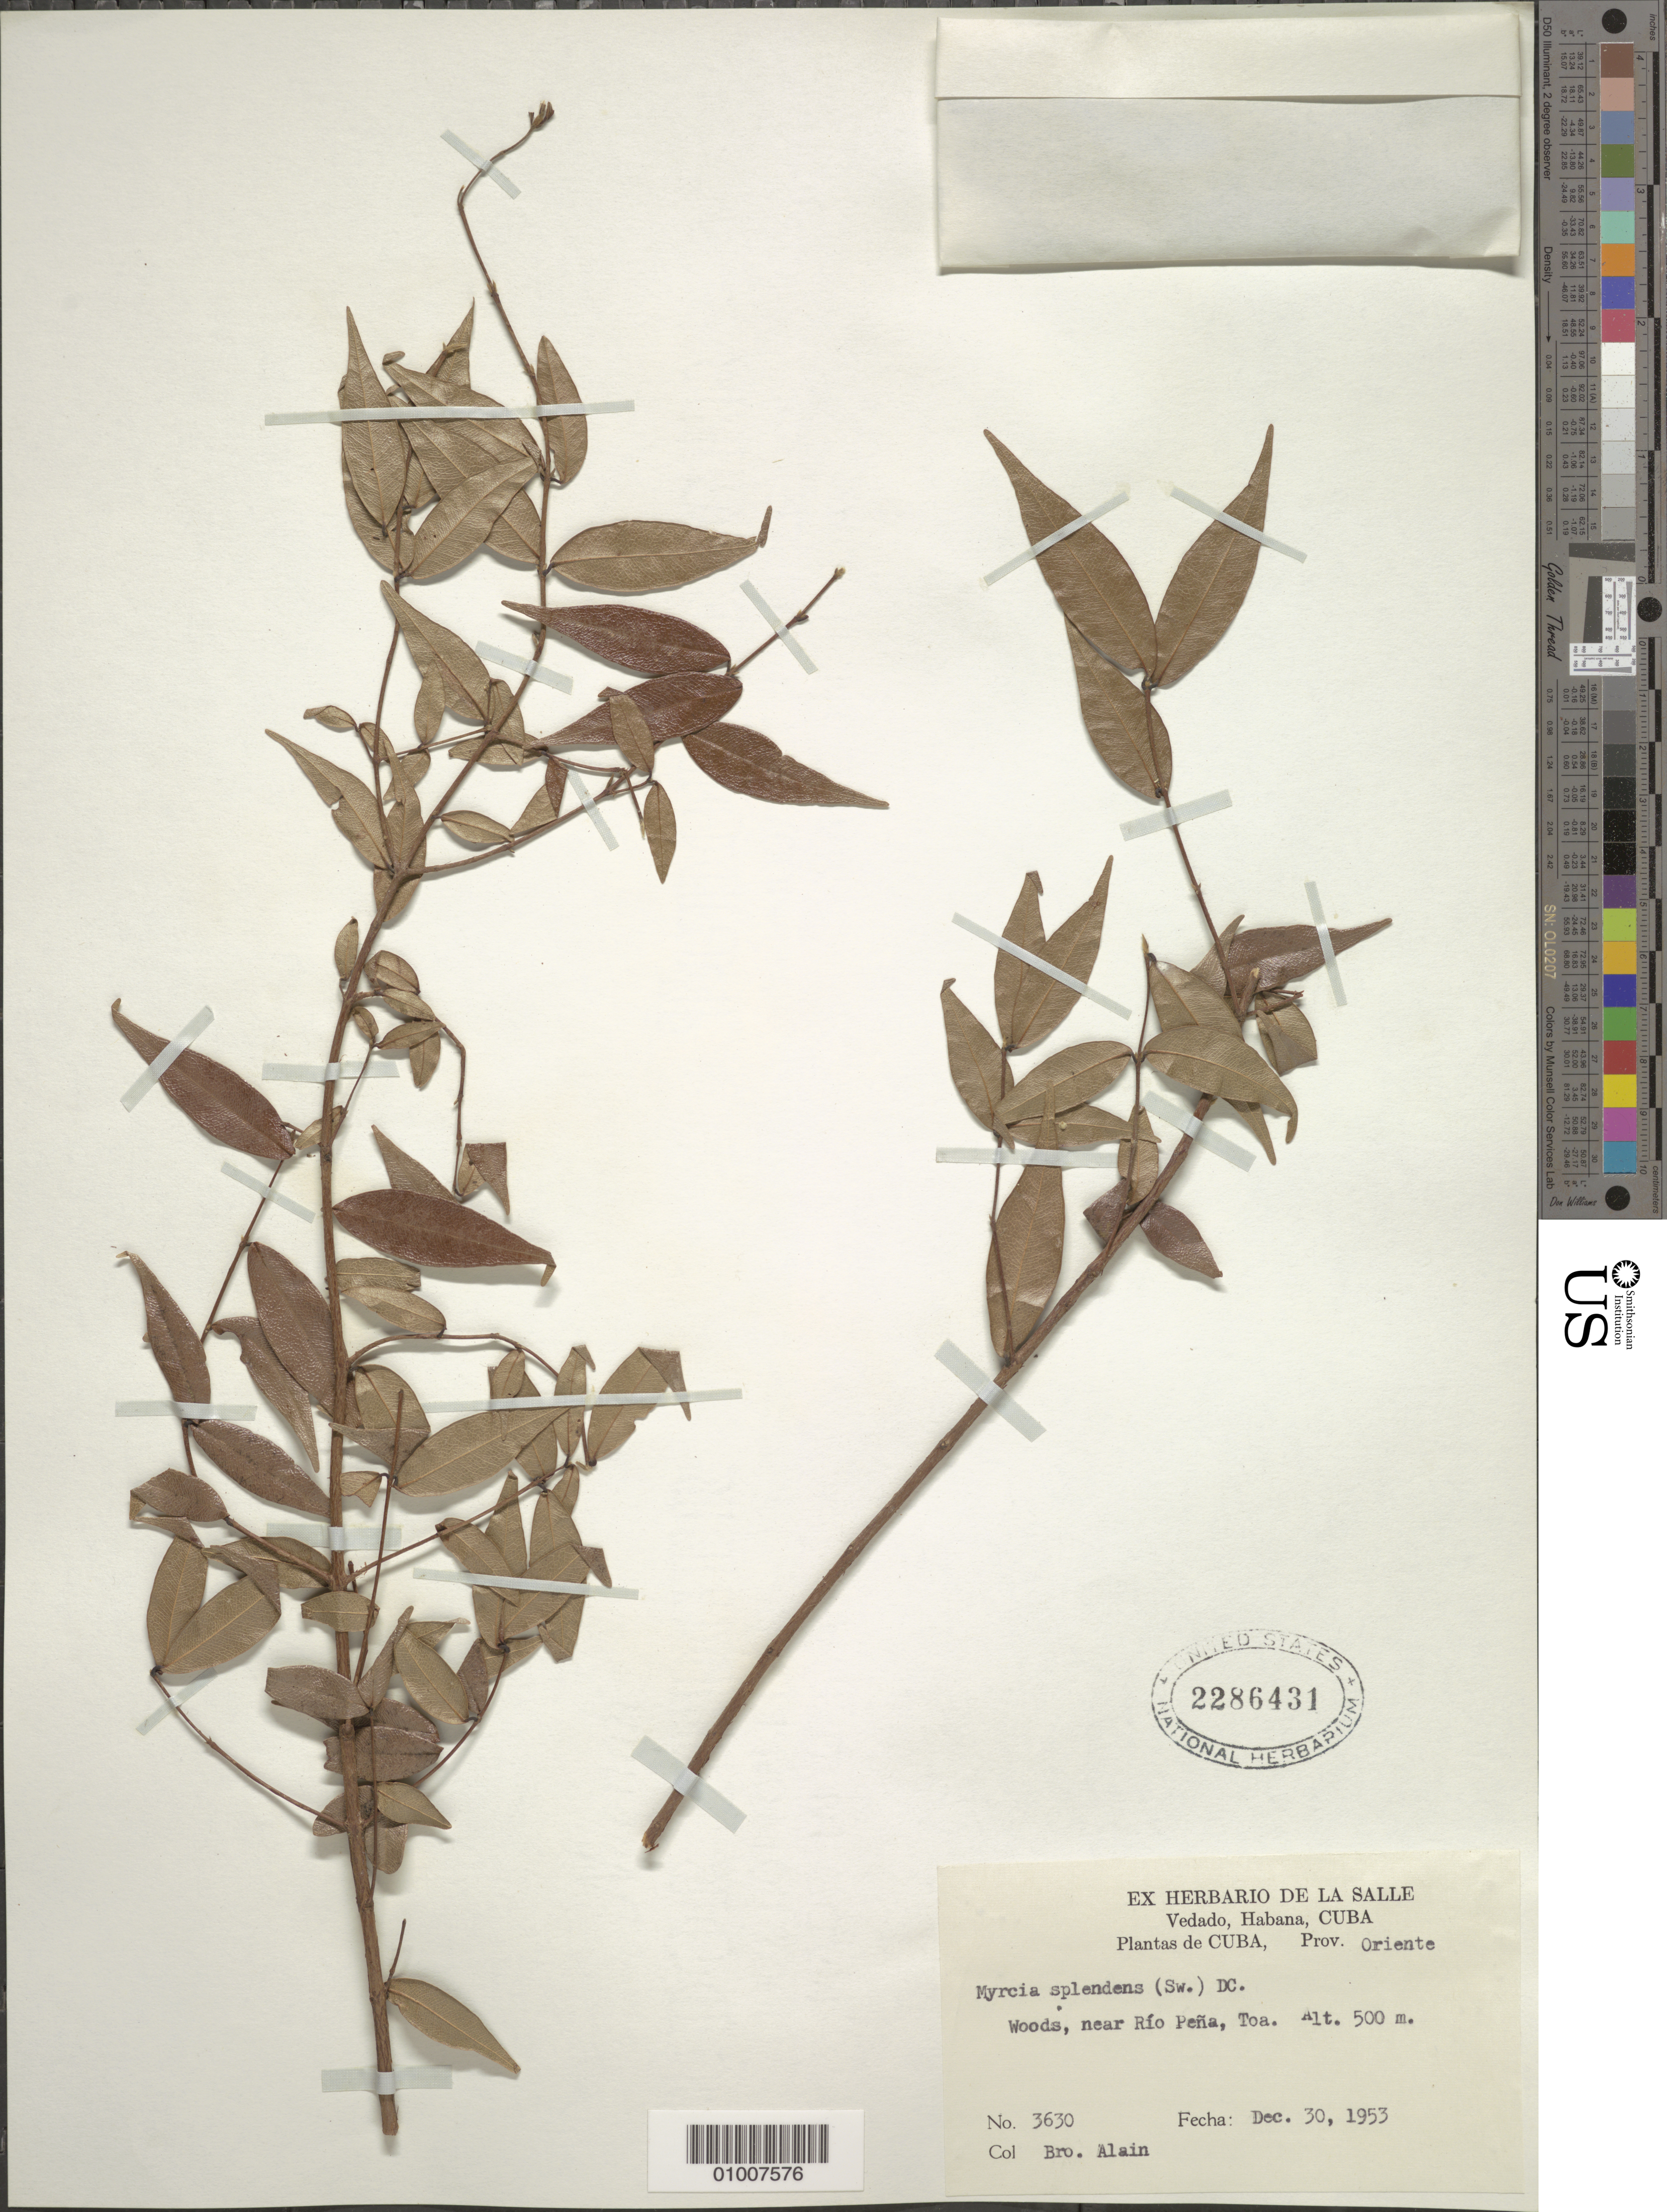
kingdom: Plantae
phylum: Tracheophyta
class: Magnoliopsida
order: Myrtales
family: Myrtaceae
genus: Myrcia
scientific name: Myrcia splendens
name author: (Sw.) DC.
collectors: A. H. Liogier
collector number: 3630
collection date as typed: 30 Dec 1953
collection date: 1953-12-30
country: Cuba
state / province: Oriente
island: Cuba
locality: Near Rio Pena, Toa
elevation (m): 500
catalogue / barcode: US 2286431